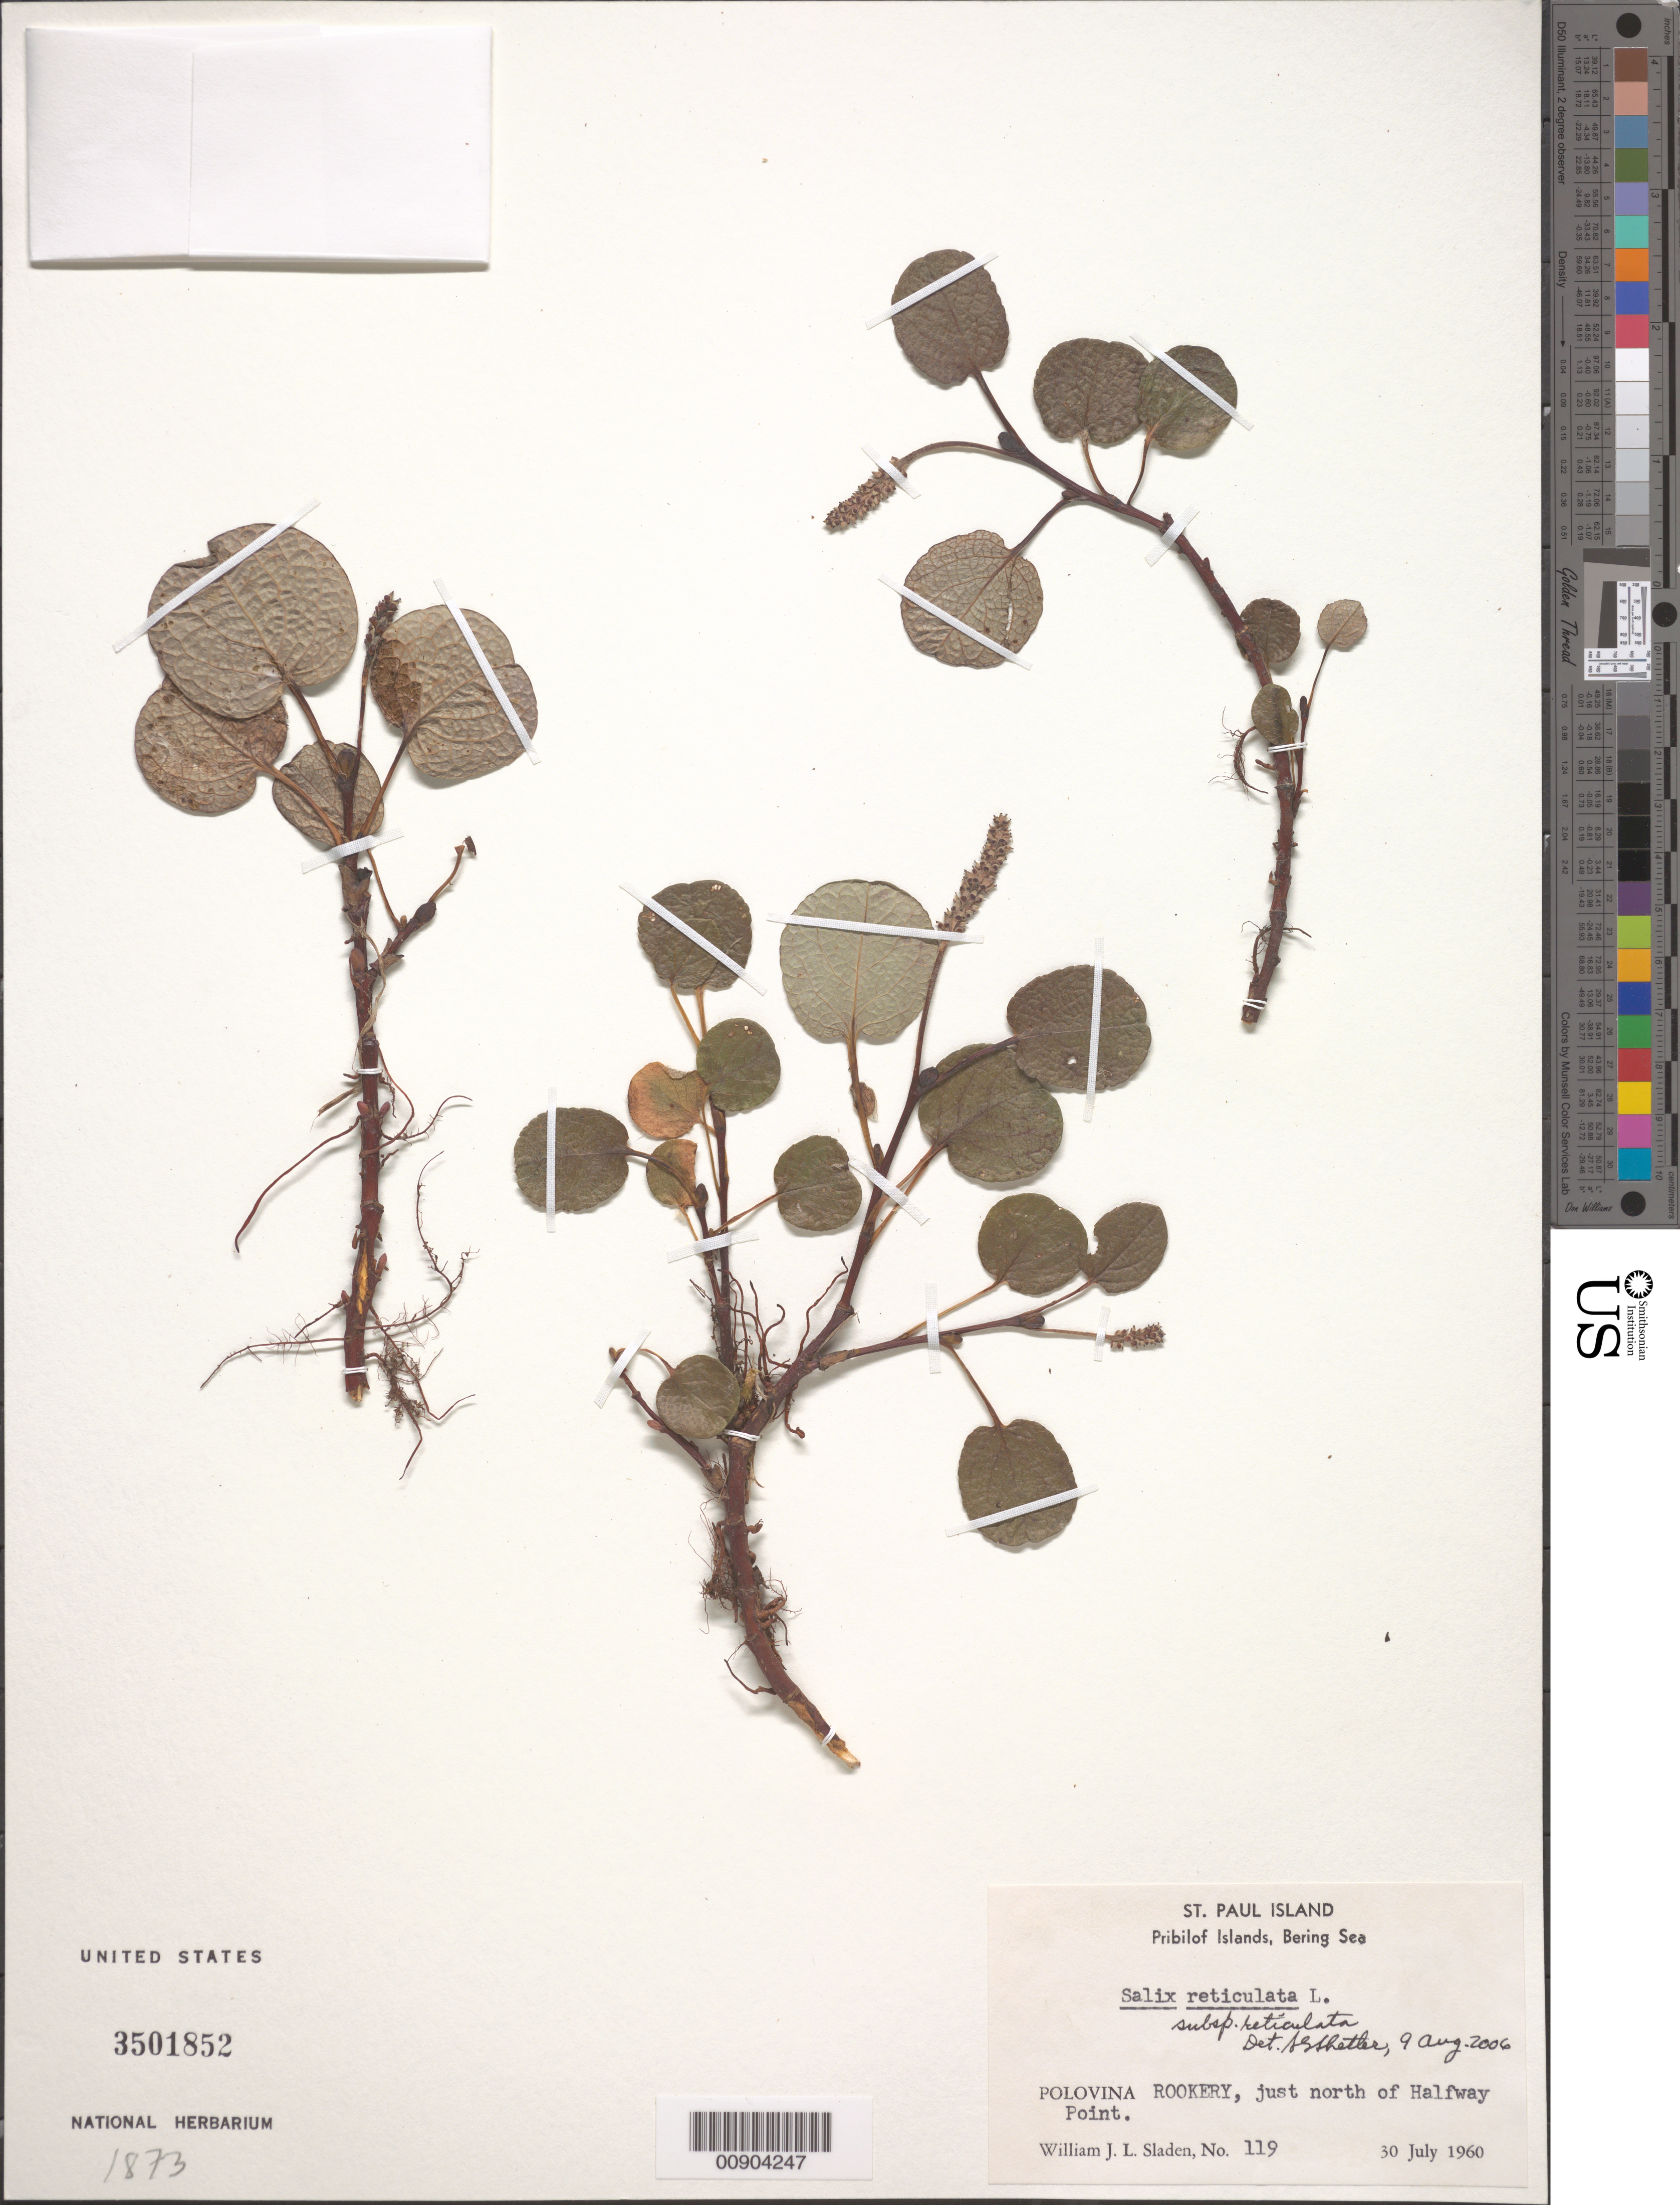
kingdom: Plantae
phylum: Tracheophyta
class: Magnoliopsida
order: Malpighiales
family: Salicaceae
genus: Salix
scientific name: Salix reticulata subsp. reticulata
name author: L.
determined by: Shetler, Stanwyn G., (US), NMNH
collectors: W. Sladen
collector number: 119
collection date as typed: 30 Jul 1960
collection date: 1960-07-30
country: United States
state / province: Alaska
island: St. Paul Island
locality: St. Paul Island. Polovina Rookery, just north of Halfway Point., Bering Sea, Pribilof Islands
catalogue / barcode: US 3501852